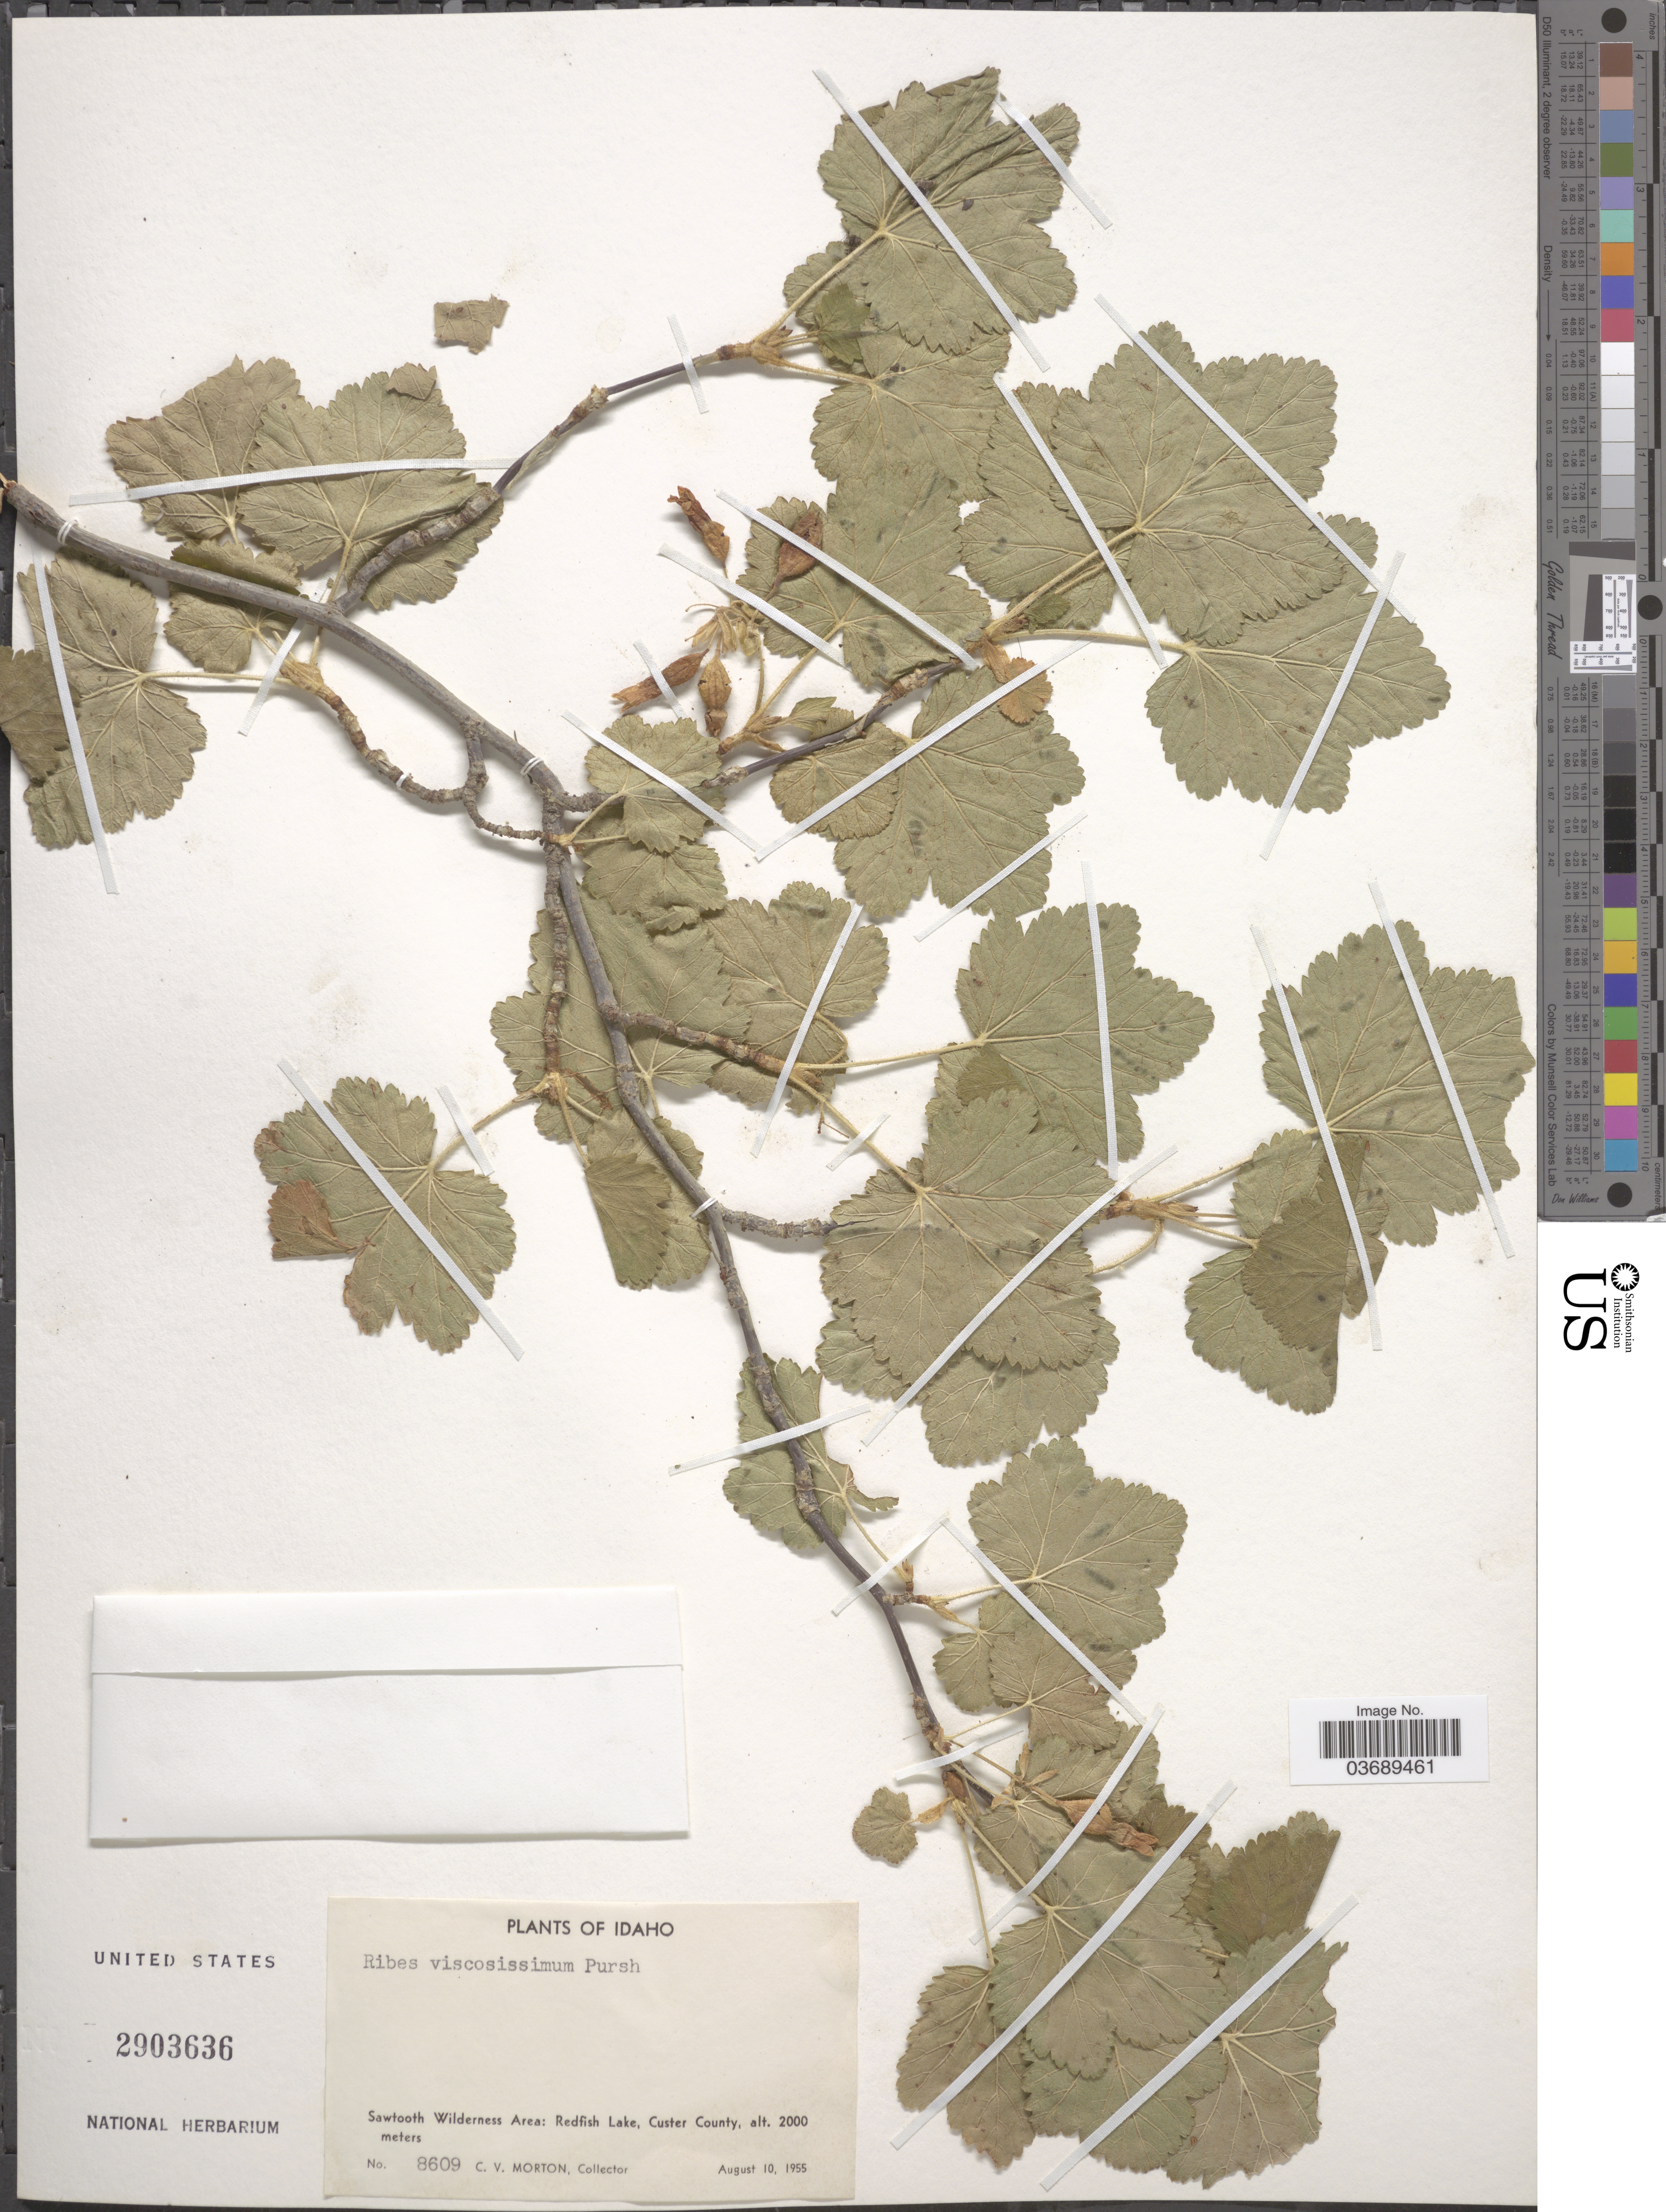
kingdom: Plantae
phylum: Tracheophyta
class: Magnoliopsida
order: Saxifragales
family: Grossulariaceae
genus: Ribes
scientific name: Ribes viscosissimum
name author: Pursh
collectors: C. V. Morton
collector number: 8609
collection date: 1955-08-10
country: United States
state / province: Idaho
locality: Sawtooth Wilderness Area: Redfish Lake, Custer County.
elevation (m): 2000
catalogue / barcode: US 2903636